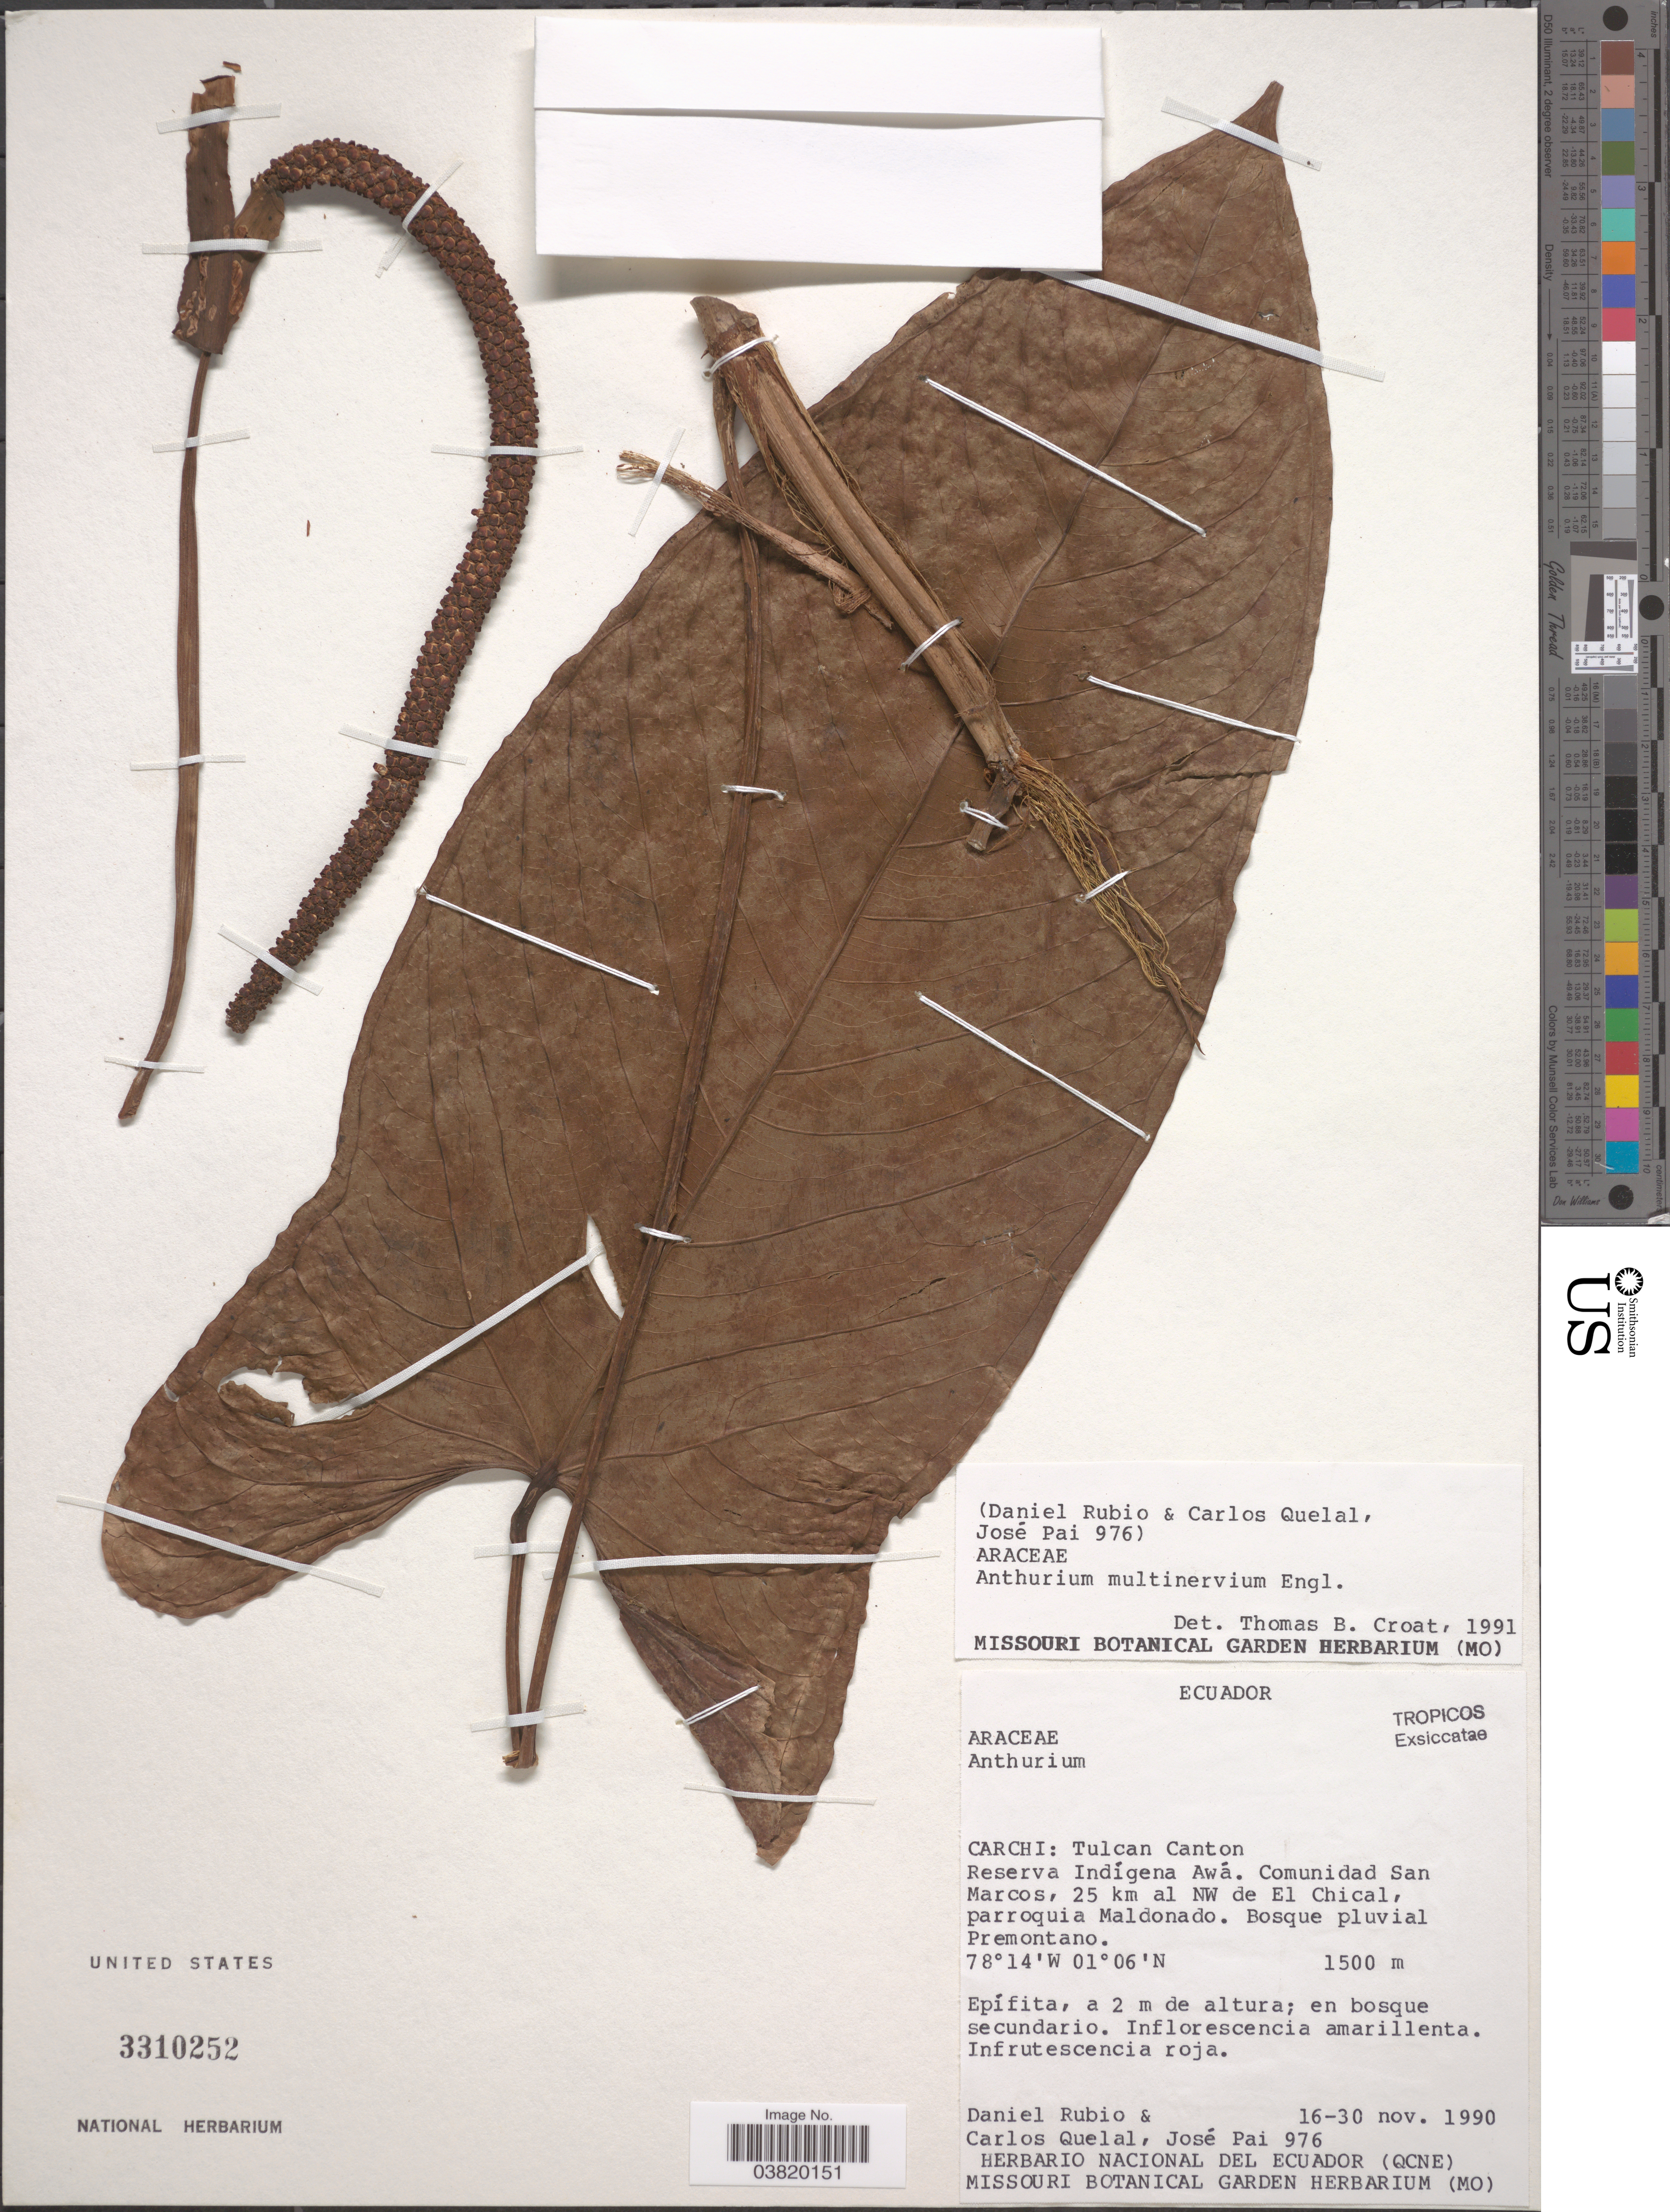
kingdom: Plantae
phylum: Tracheophyta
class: Liliopsida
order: Alismatales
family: Araceae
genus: Anthurium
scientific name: Anthurium multinervium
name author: Engl.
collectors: D. Rubio, C. Quelal & J. Pai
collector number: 976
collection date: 1990-11-16/1990-11-30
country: Ecuador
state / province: Carchi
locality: Tulcan Canton. Reserva Indígena Awá. Comunidad San Marcos, 25 km al NW de El Chical, parroquia Maldonado.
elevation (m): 1500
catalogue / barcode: US 3310252